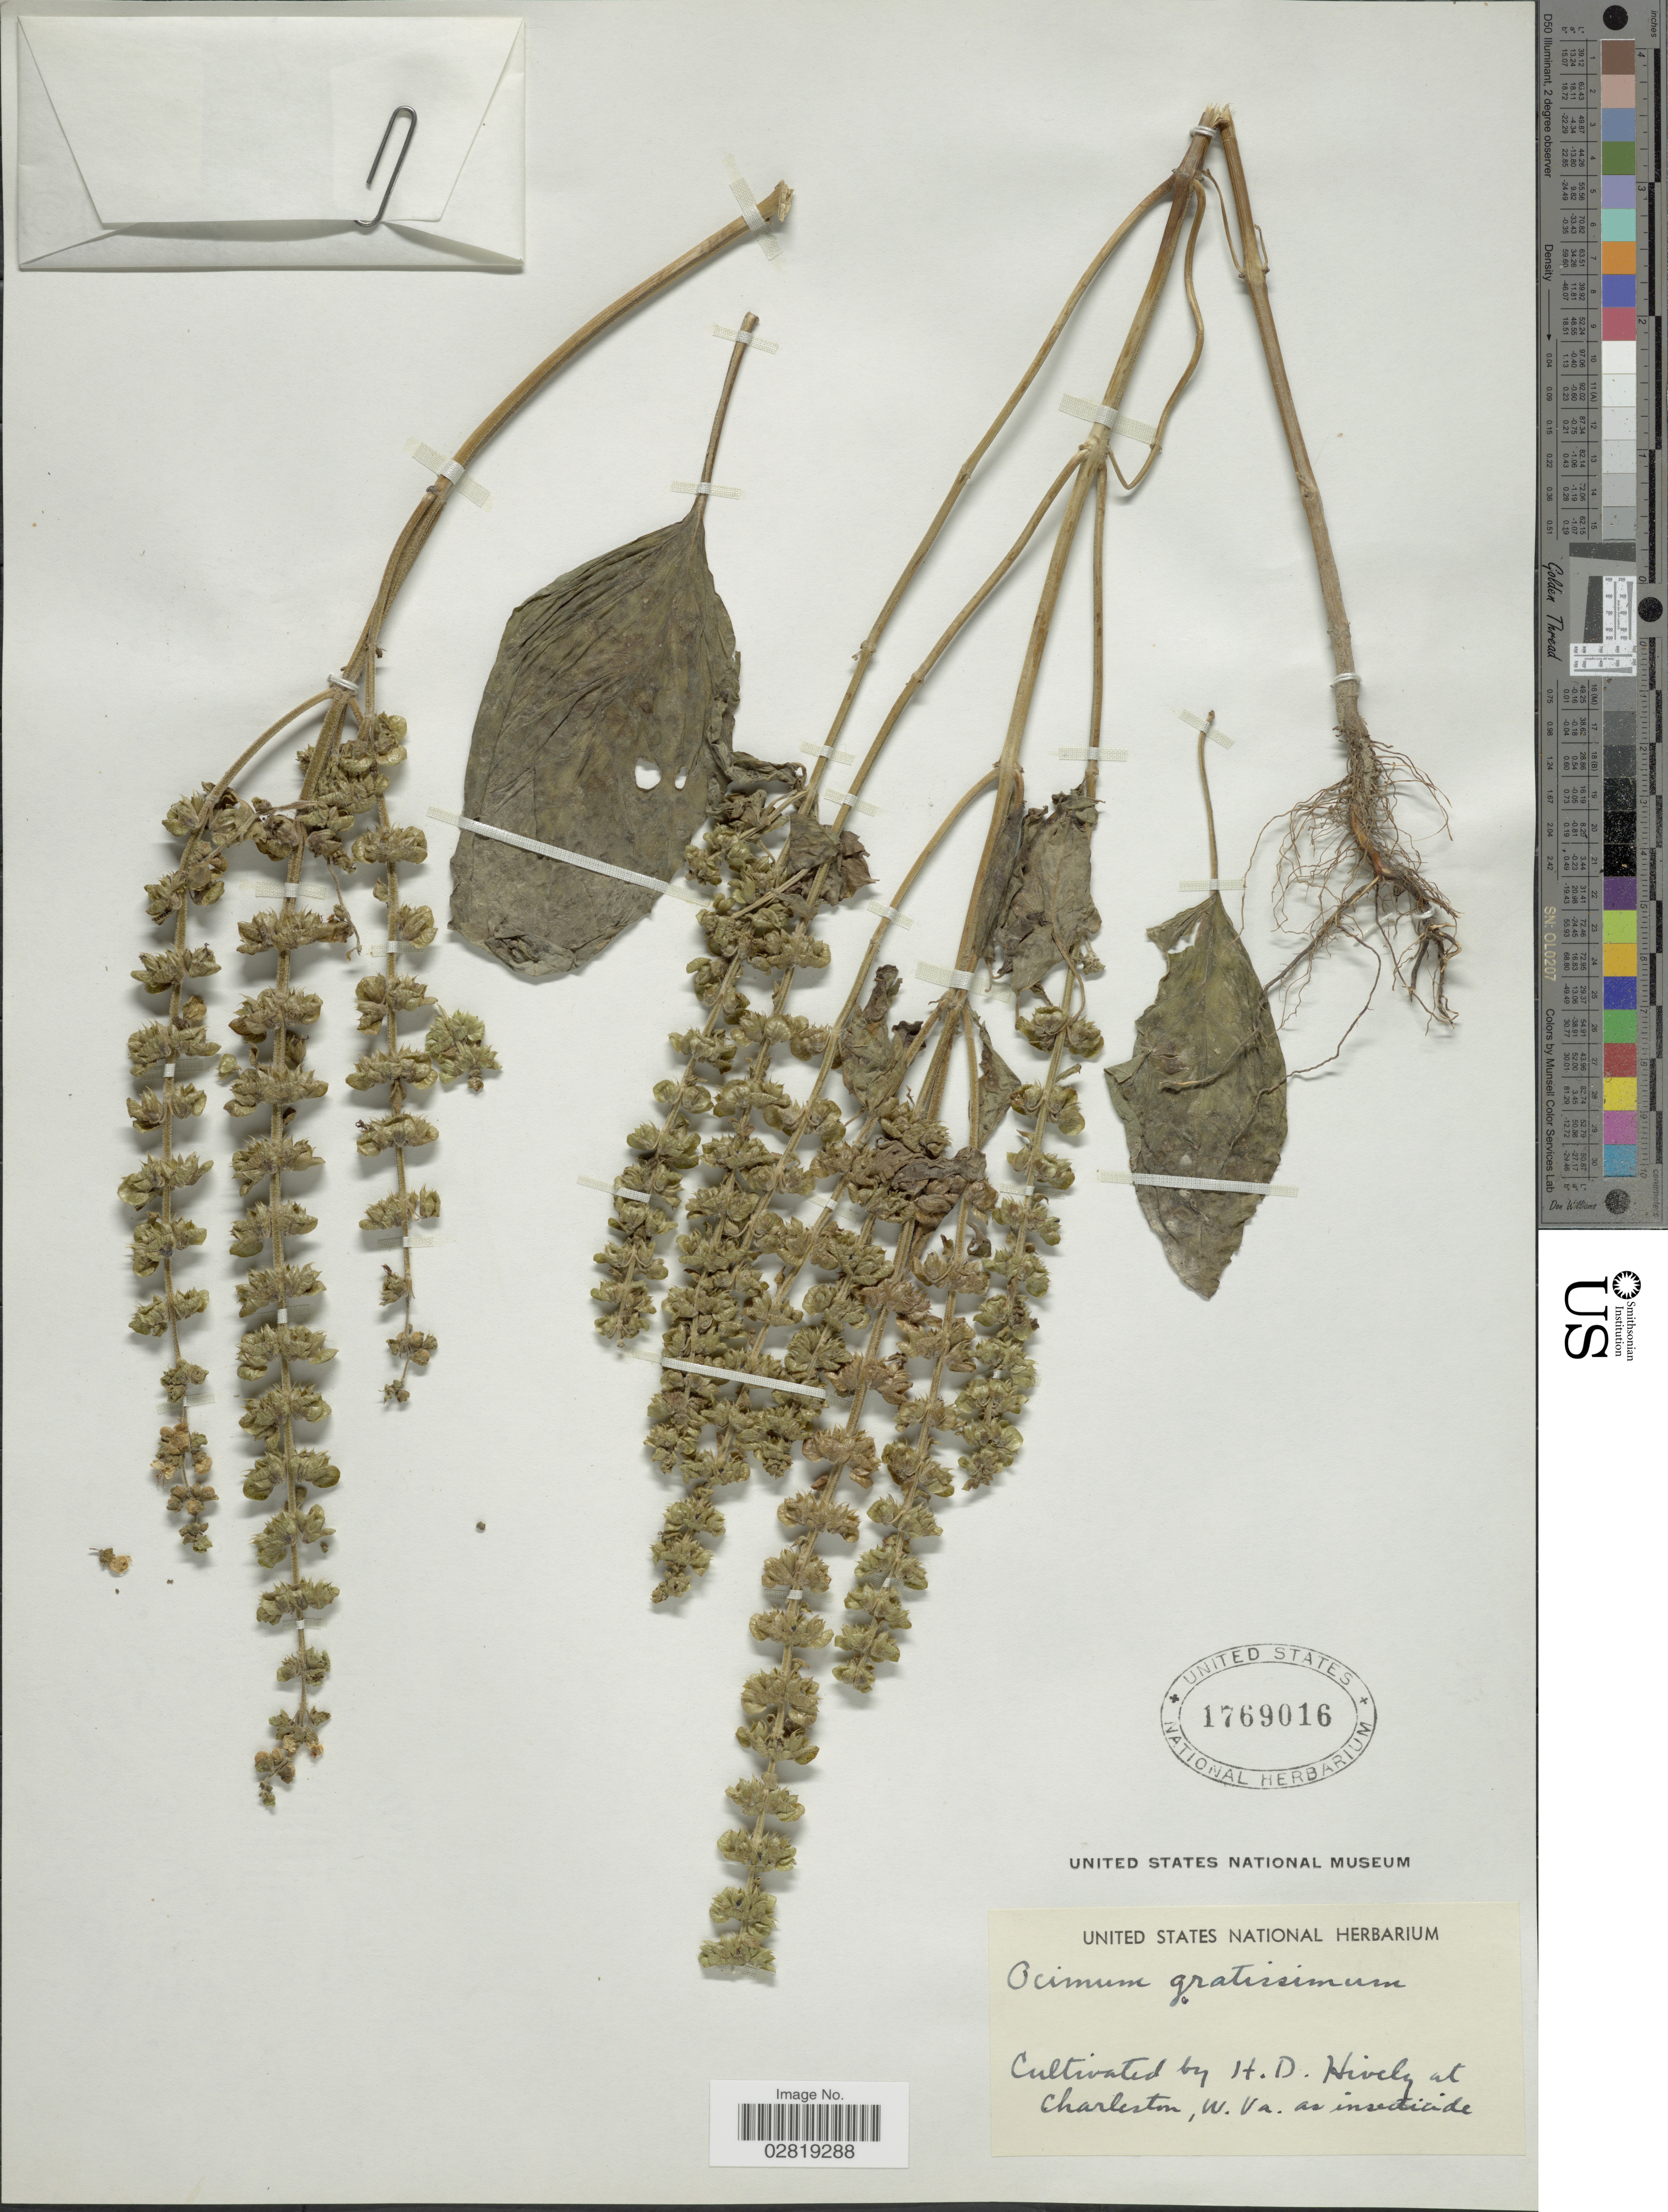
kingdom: Plantae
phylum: Tracheophyta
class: Magnoliopsida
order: Lamiales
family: Lamiaceae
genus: Ocimum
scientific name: Ocimum gratissimum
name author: L.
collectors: H. Hively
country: United States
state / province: West Virginia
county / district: Kanawha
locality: Charleston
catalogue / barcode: US 1769016